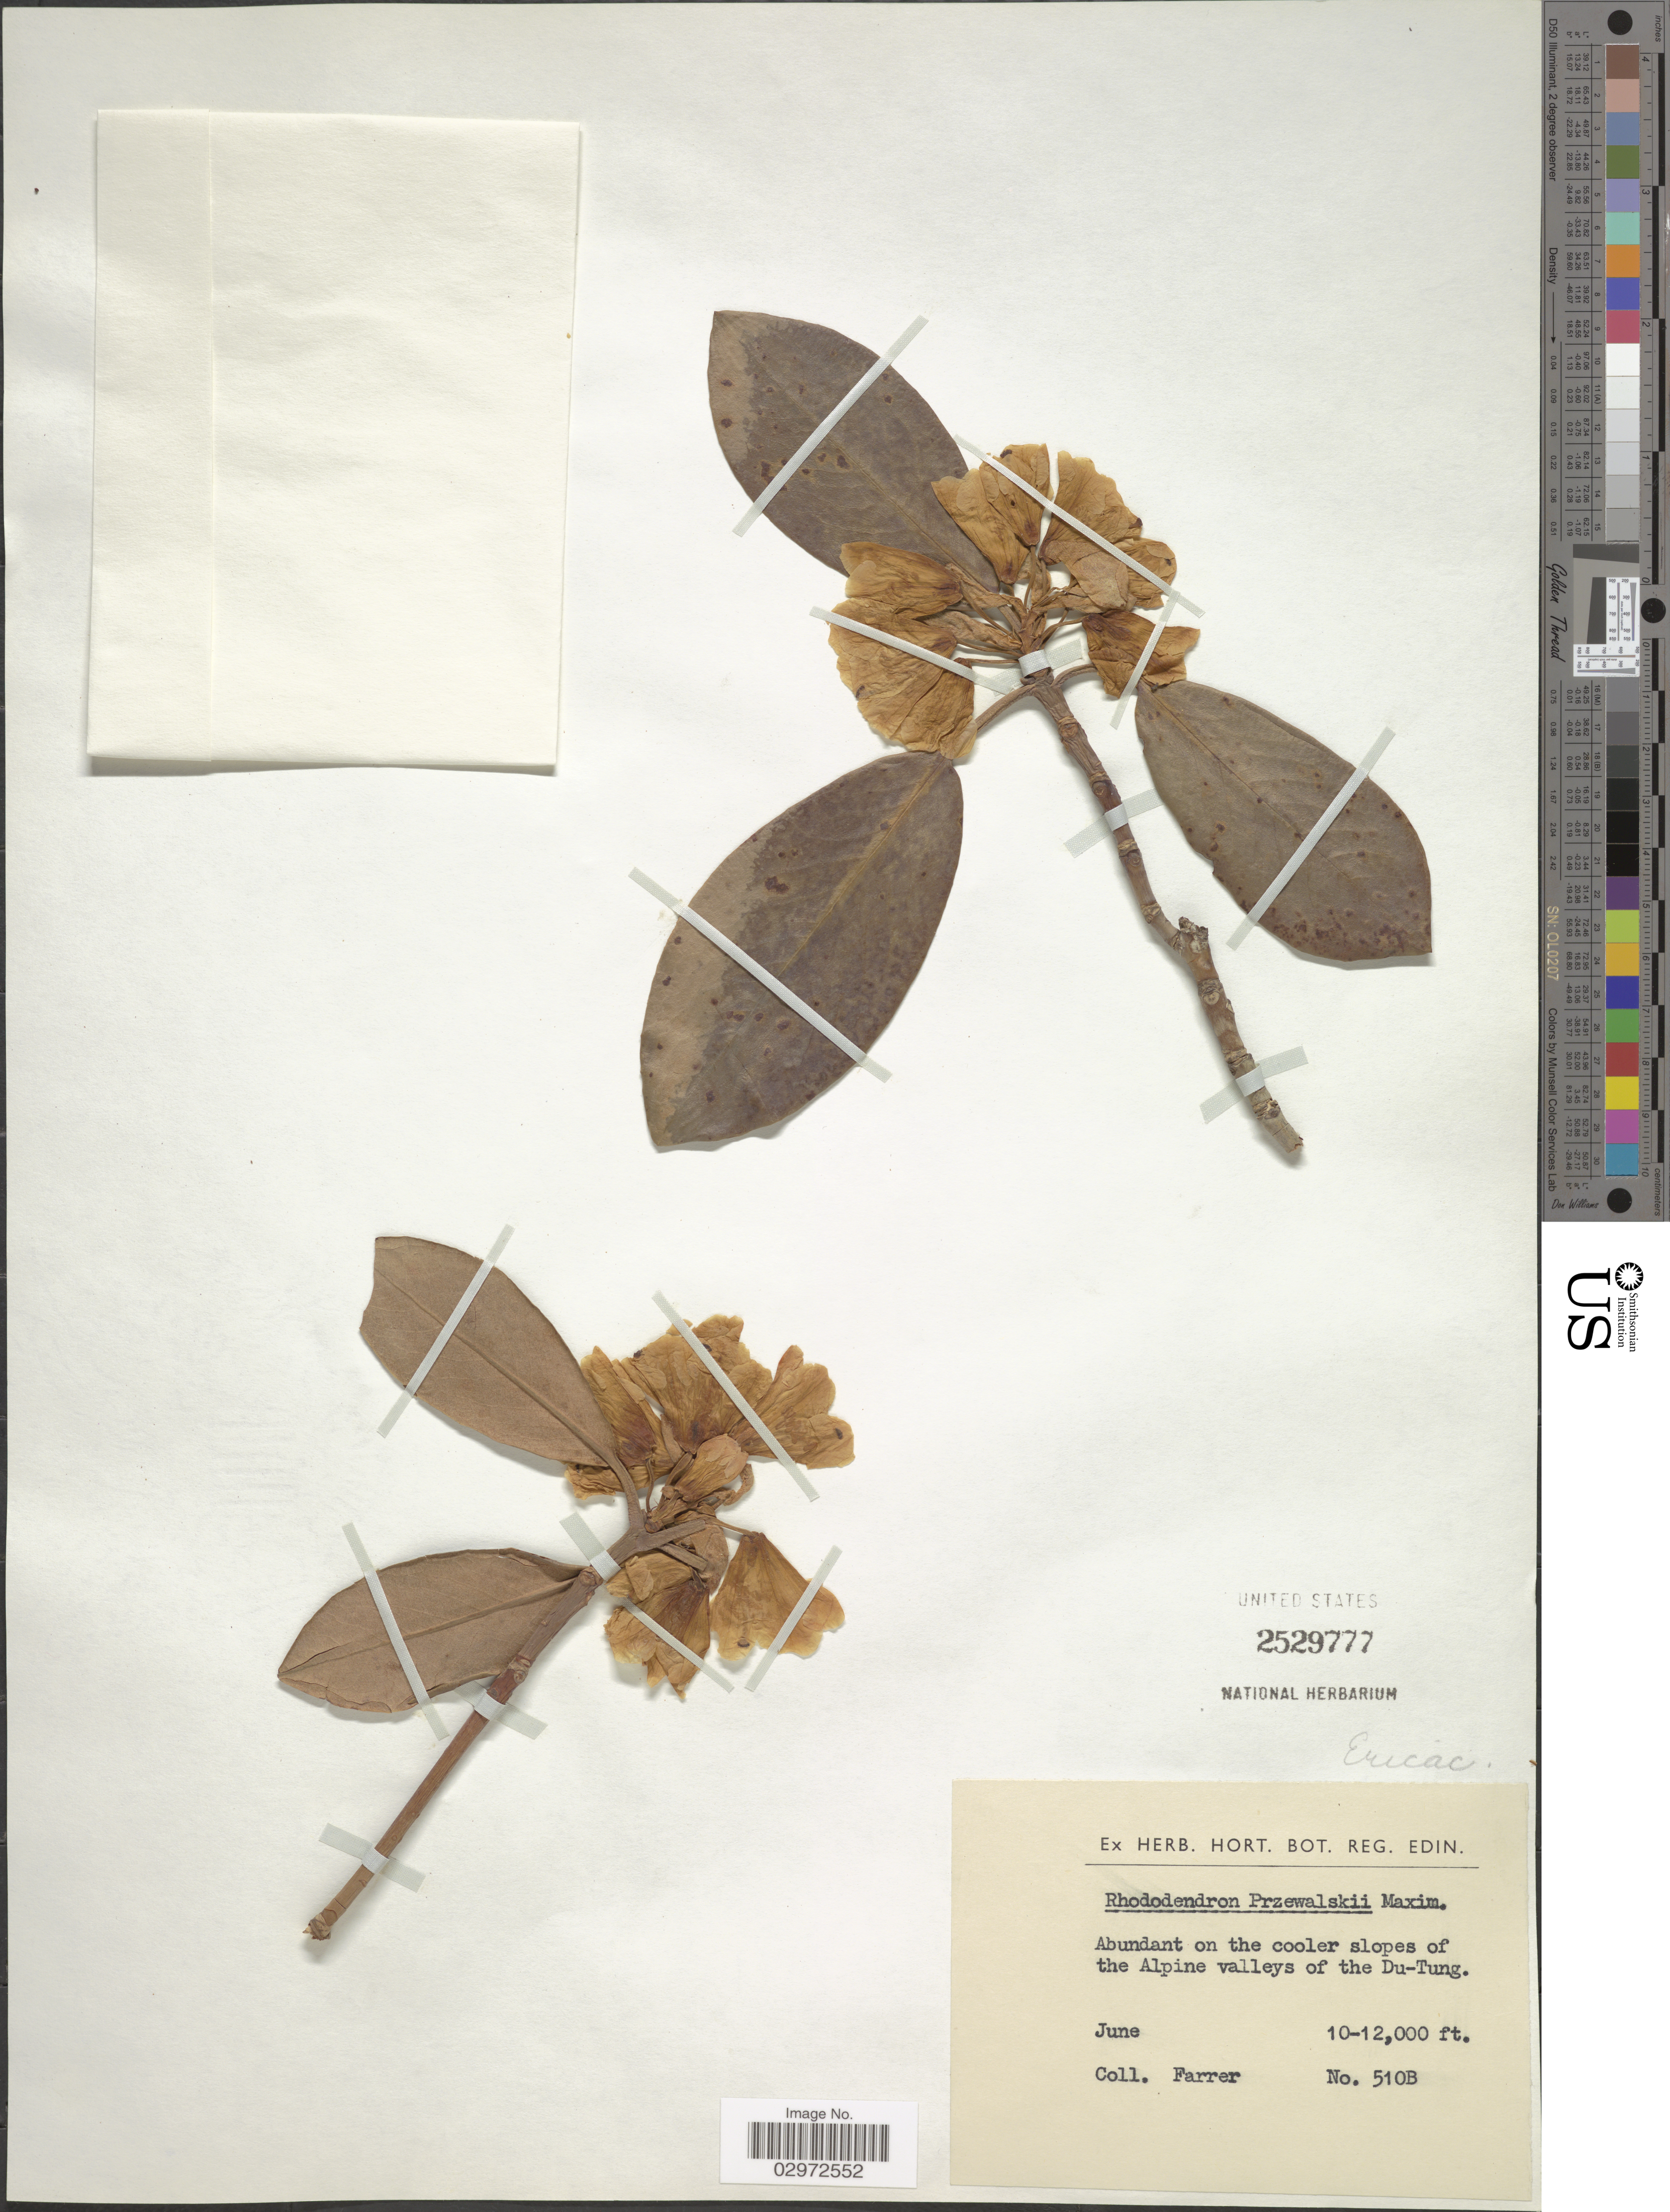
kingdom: Plantae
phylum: Tracheophyta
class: Magnoliopsida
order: Ericales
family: Ericaceae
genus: Rhododendron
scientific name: Rhododendron przewalskii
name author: Maxim.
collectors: Farrer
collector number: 510B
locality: Abundant on the cooler slopes of the Alpine valleys of the Du-Tung.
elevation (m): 3048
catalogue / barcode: US 2529777